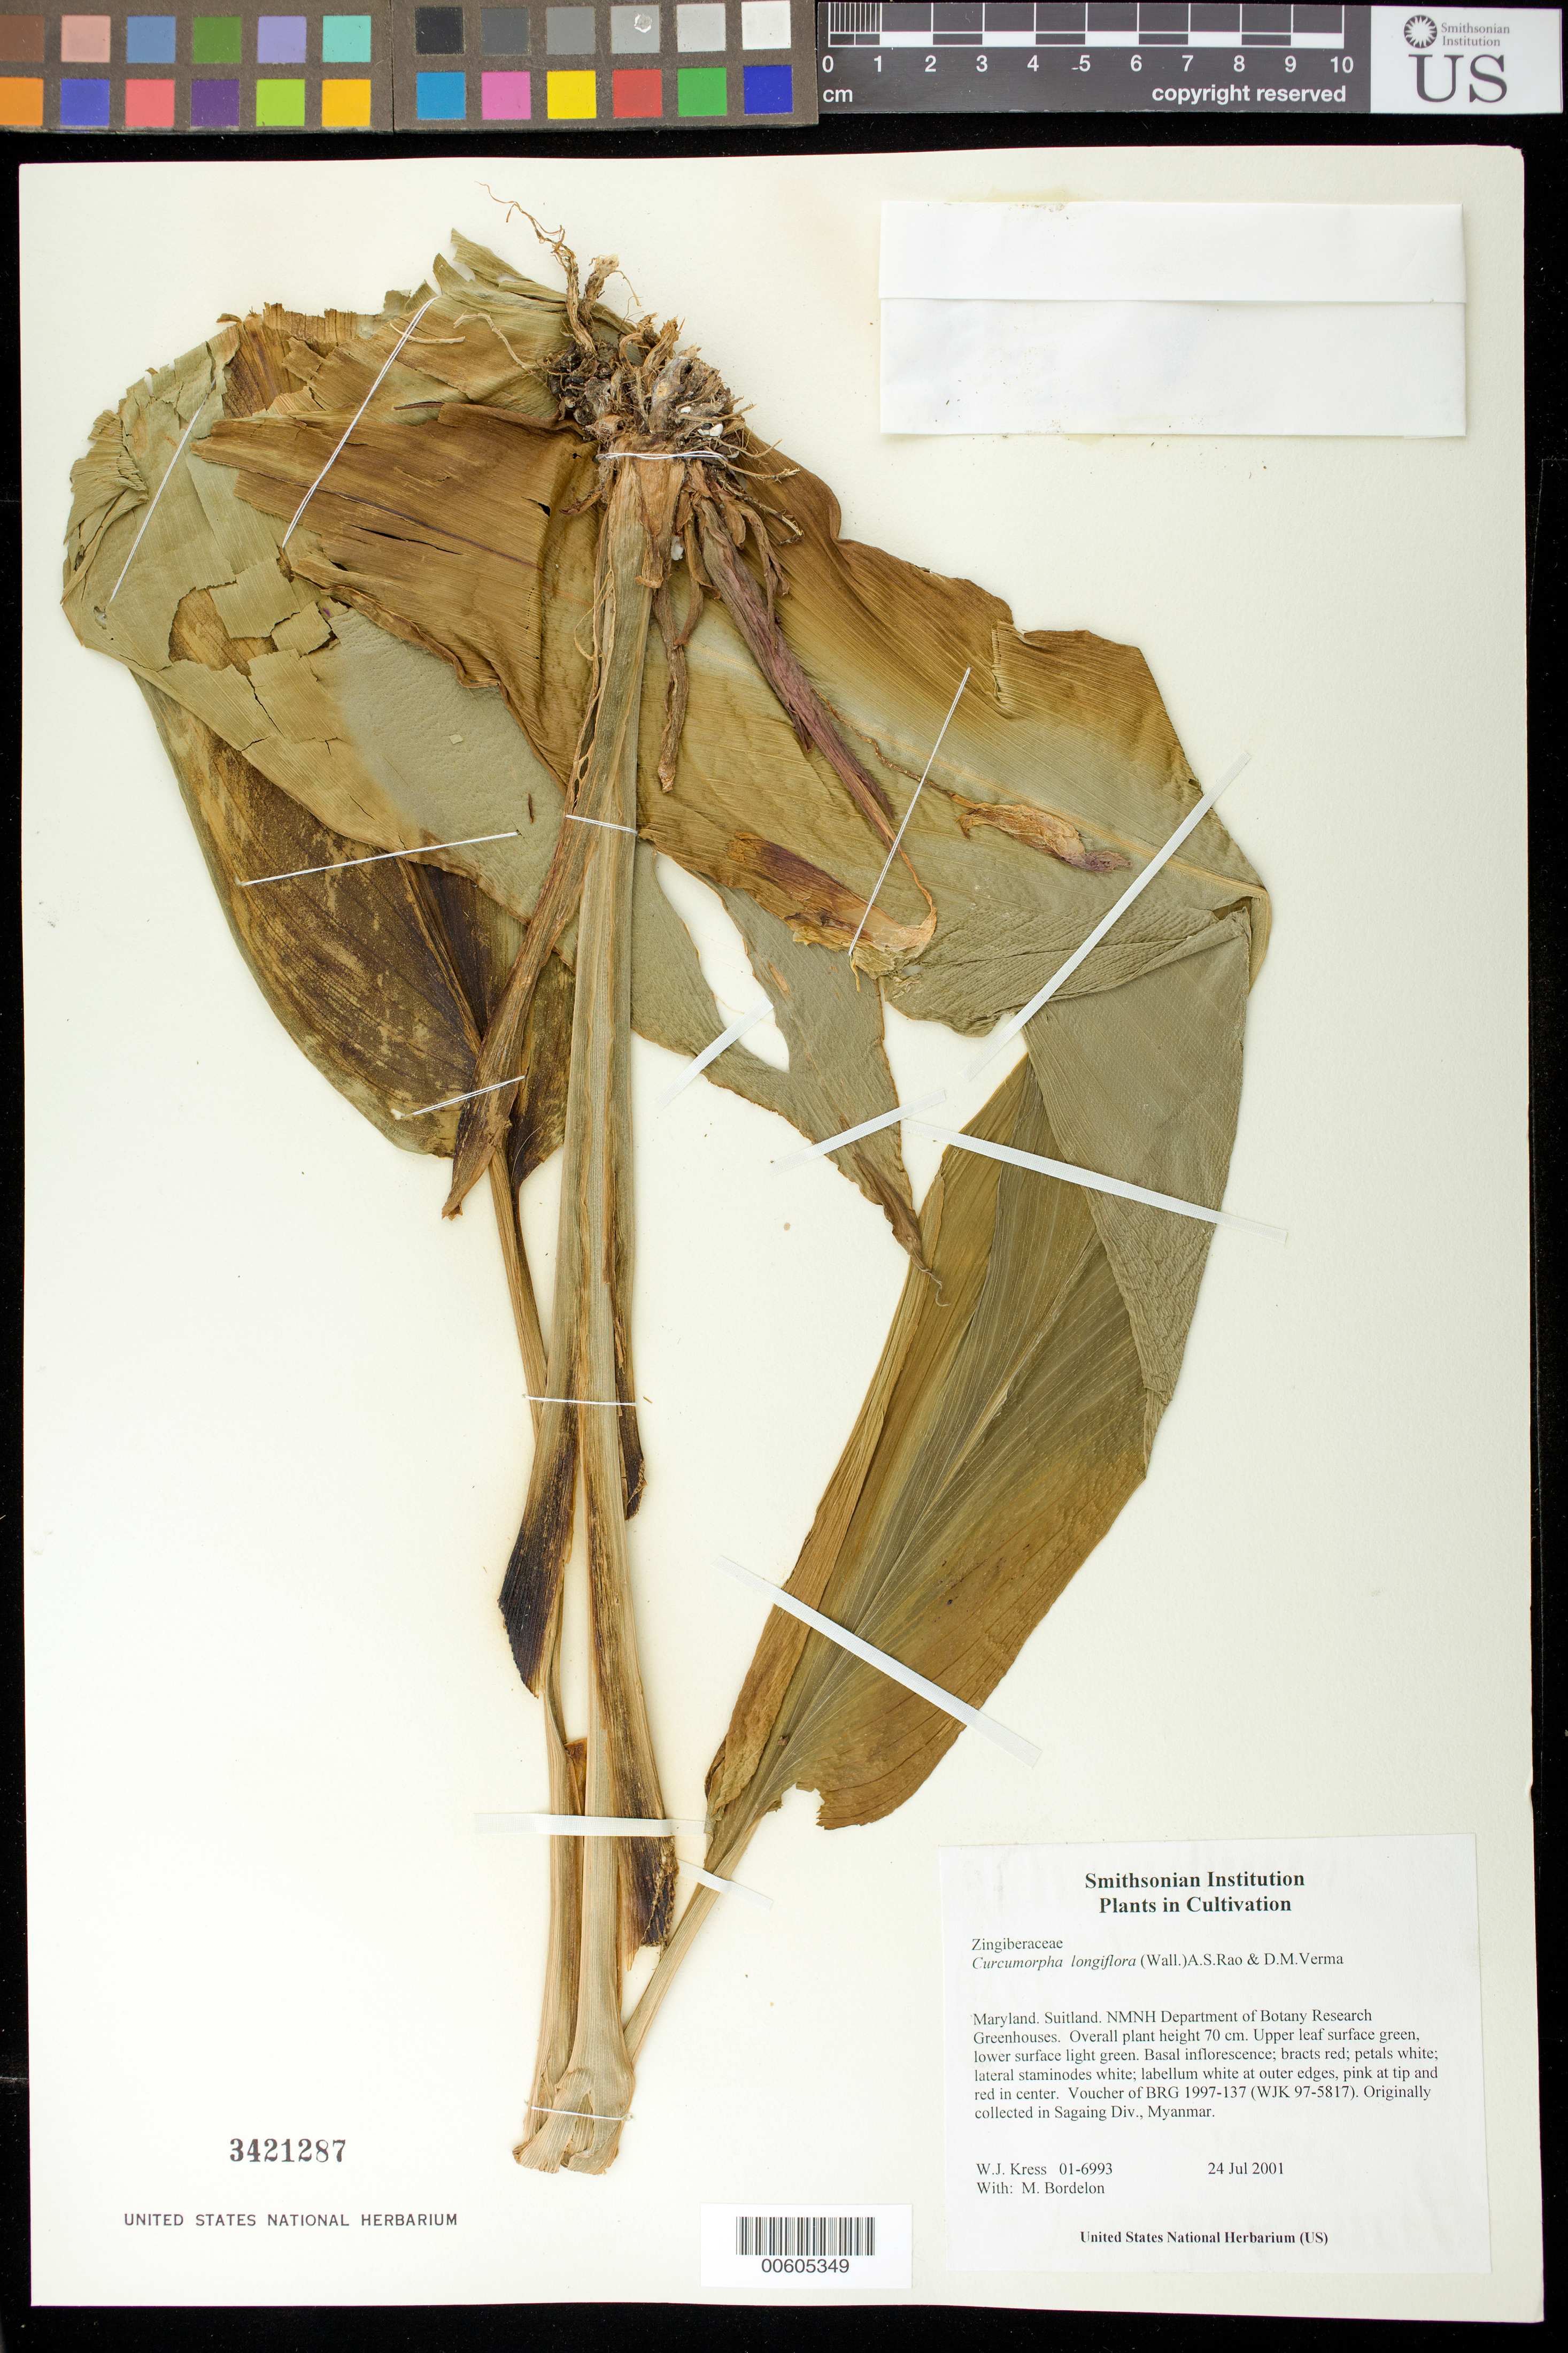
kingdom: Plantae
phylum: Tracheophyta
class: Liliopsida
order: Zingiberales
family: Zingiberaceae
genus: Boesenbergia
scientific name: Boesenbergia longiflora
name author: (Wall.) Kuntze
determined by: Strong, M. T., (US), Smithsonian Institution - National Museum of Natural History (UNITED STATES)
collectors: W. J. Kress & M. Bordelon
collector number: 01-6993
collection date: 2001-07-24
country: United States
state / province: Maryland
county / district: Prince George's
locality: NMNH Botany Research Greenhouses. Suitland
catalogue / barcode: US 3421287